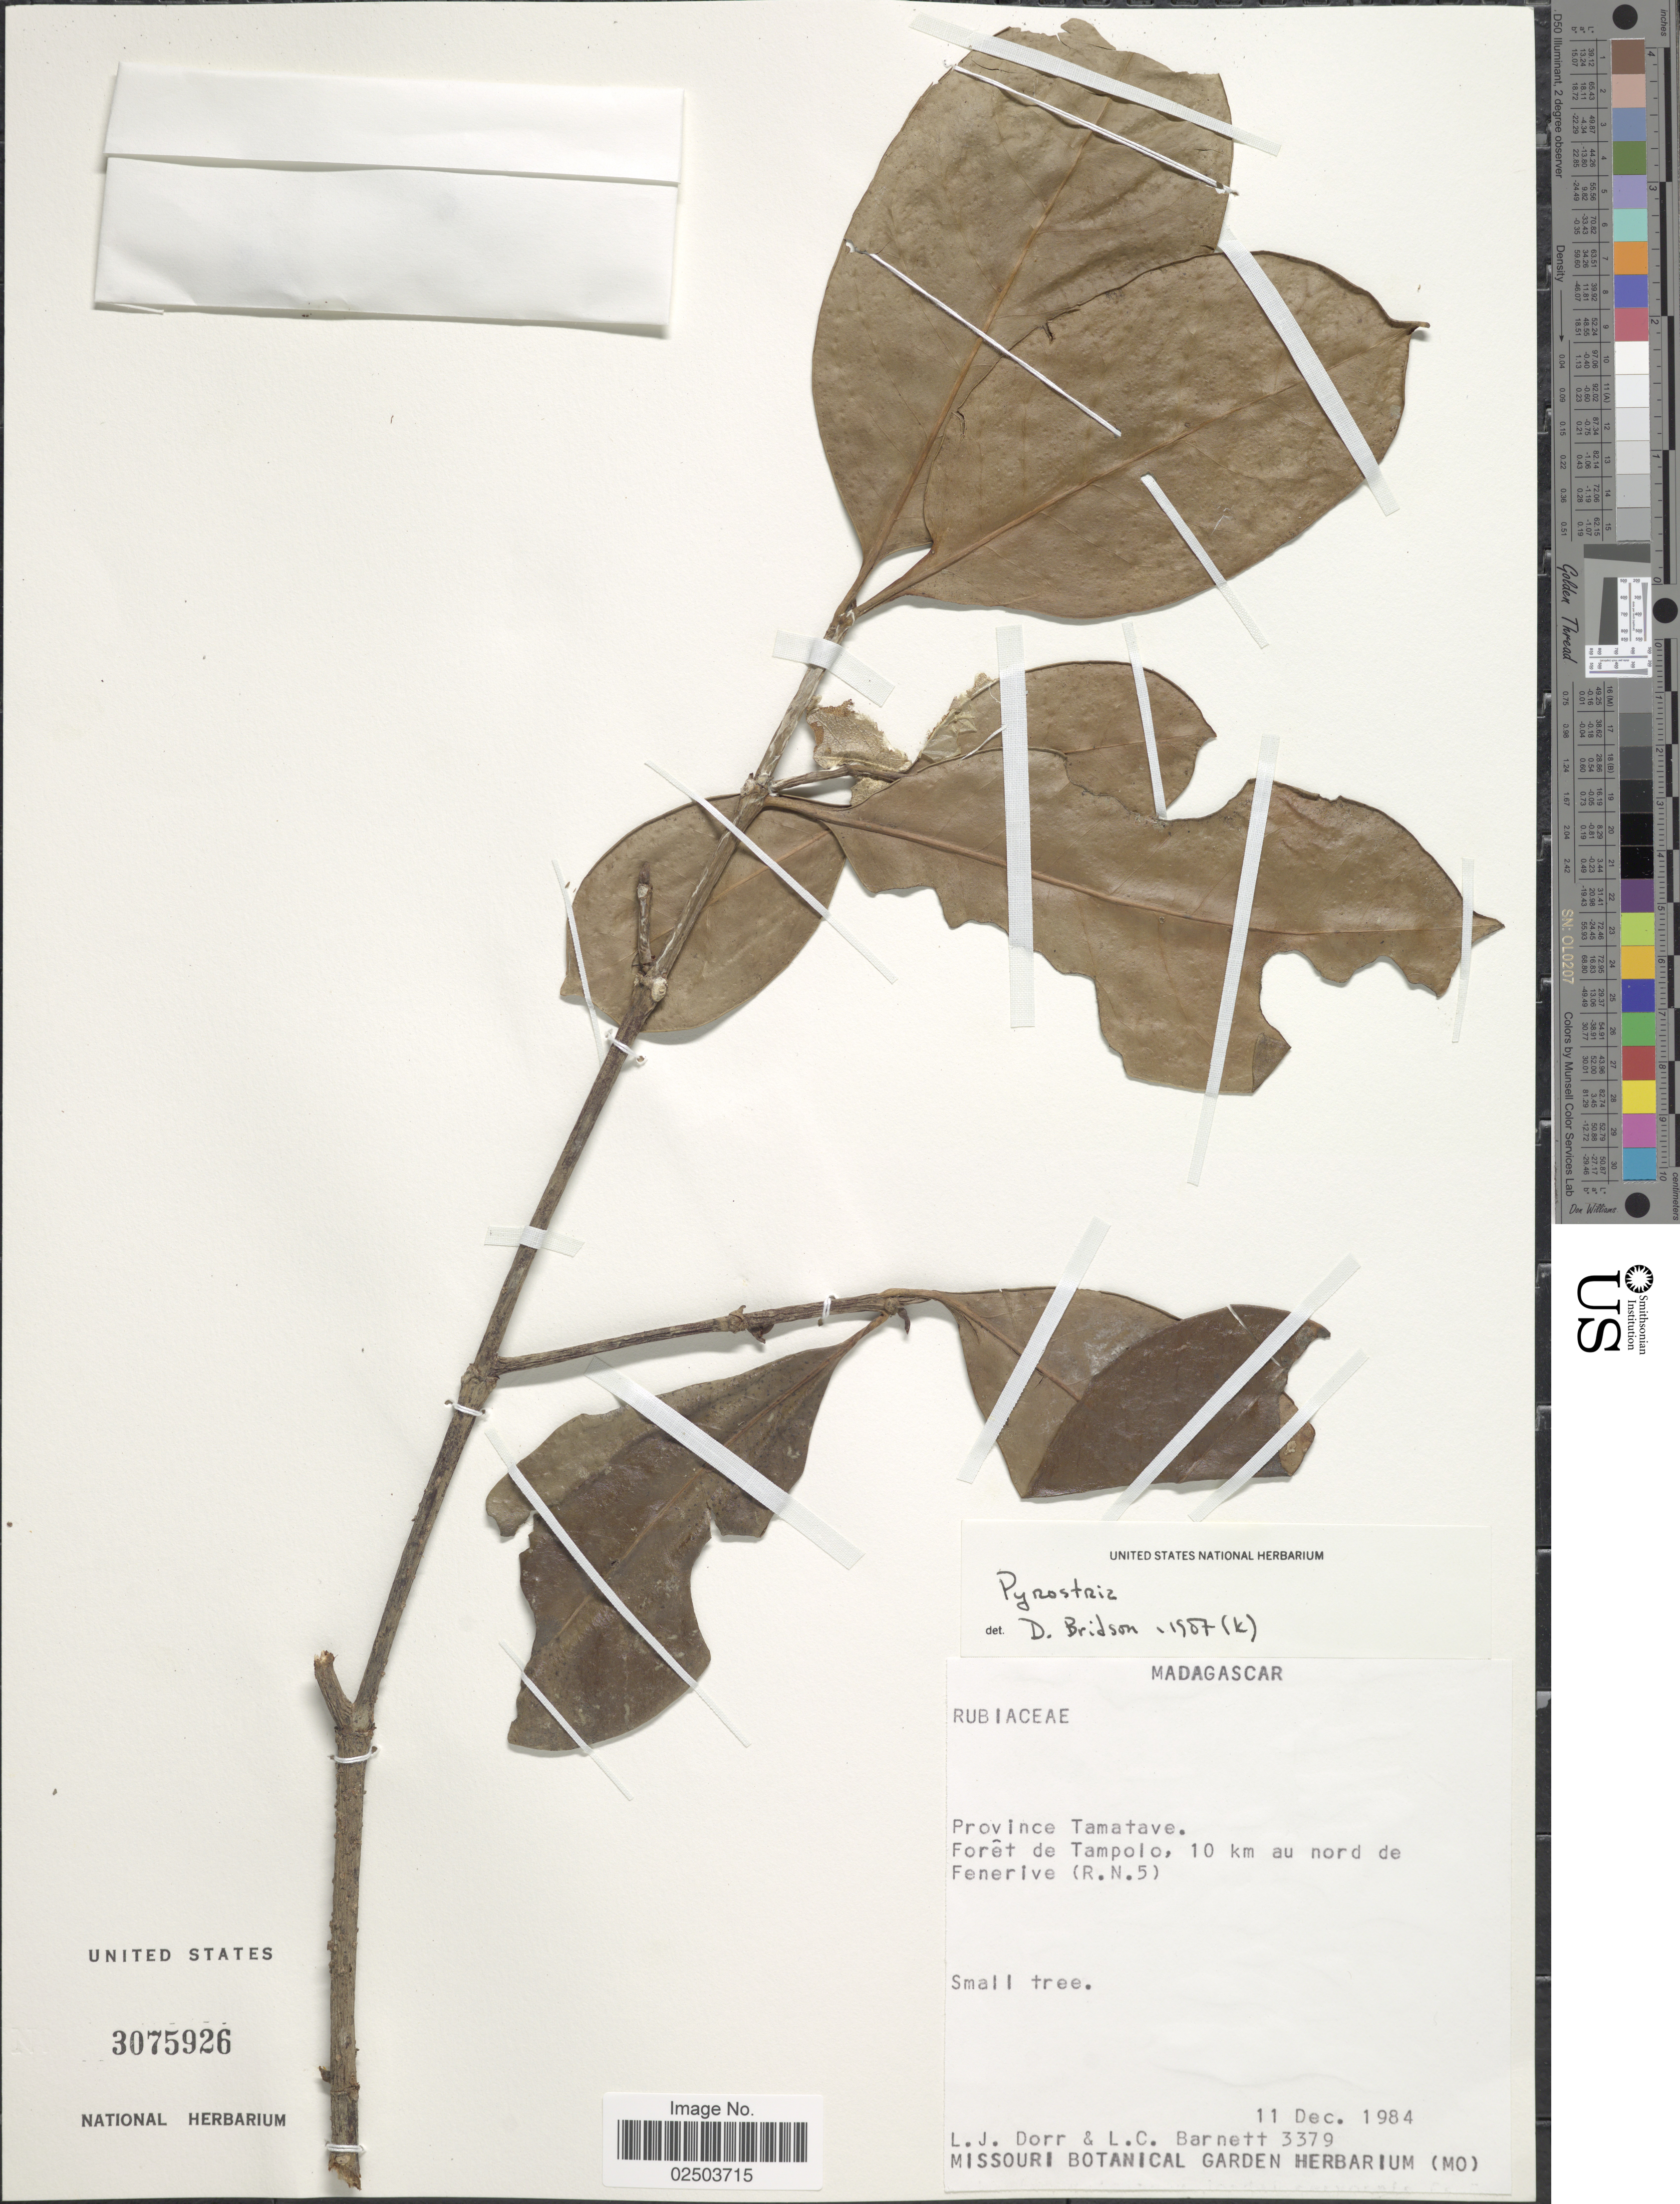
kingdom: Plantae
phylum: Tracheophyta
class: Magnoliopsida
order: Gentianales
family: Rubiaceae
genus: Pyrostria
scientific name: Pyrostria sp.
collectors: L. J. Dorr & L. C. Barnett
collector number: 3379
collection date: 1984-12-11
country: Madagascar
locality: Province Tamatave. Foret de Tampolo, 10 km au nord de Fenerive (R.N.5)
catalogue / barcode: US 3075926